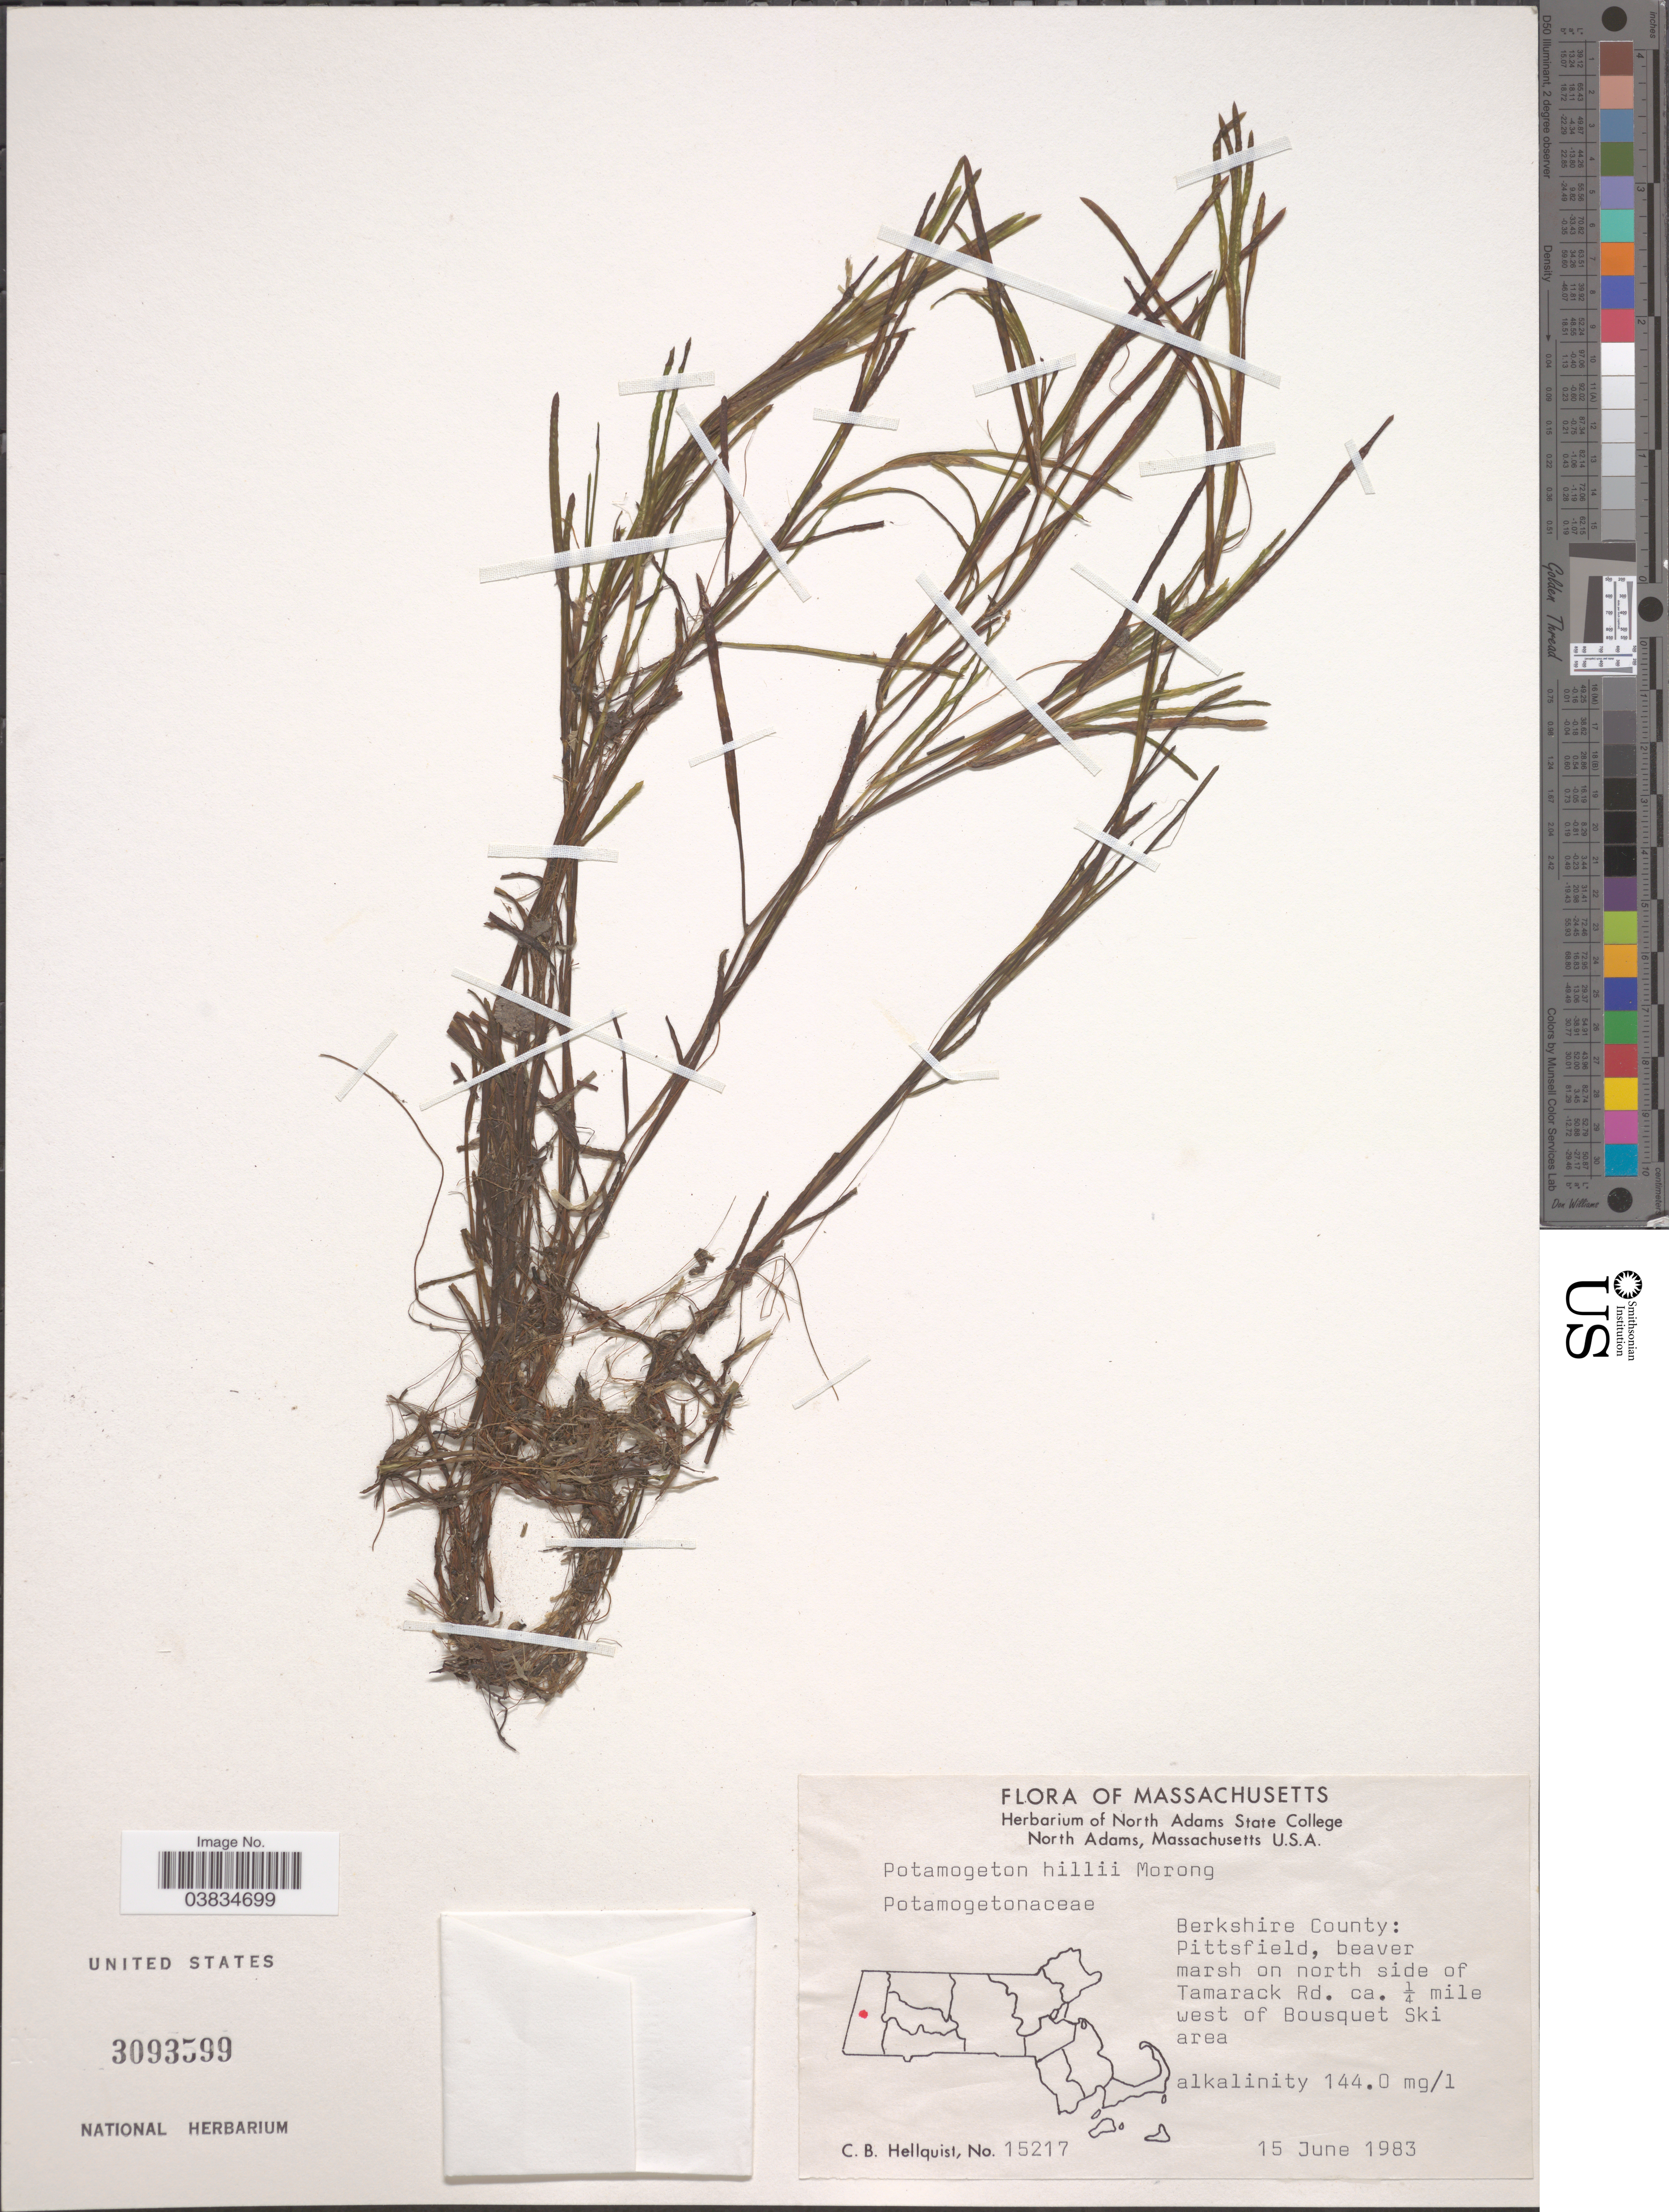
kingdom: Plantae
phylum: Tracheophyta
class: Liliopsida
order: Alismatales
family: Potamogetonaceae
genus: Potamogeton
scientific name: Potamogeton hillii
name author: Morong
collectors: C. Hellquist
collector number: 15217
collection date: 1983-06-15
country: United States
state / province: Massachusetts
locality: Berkshire County: Pittsfield, beaver marsh on north side of Tamarack Rd. ca. ¼ mile west of Bousquet Ski area. Alkalinity 144.0 mg/1.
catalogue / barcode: US 3093599